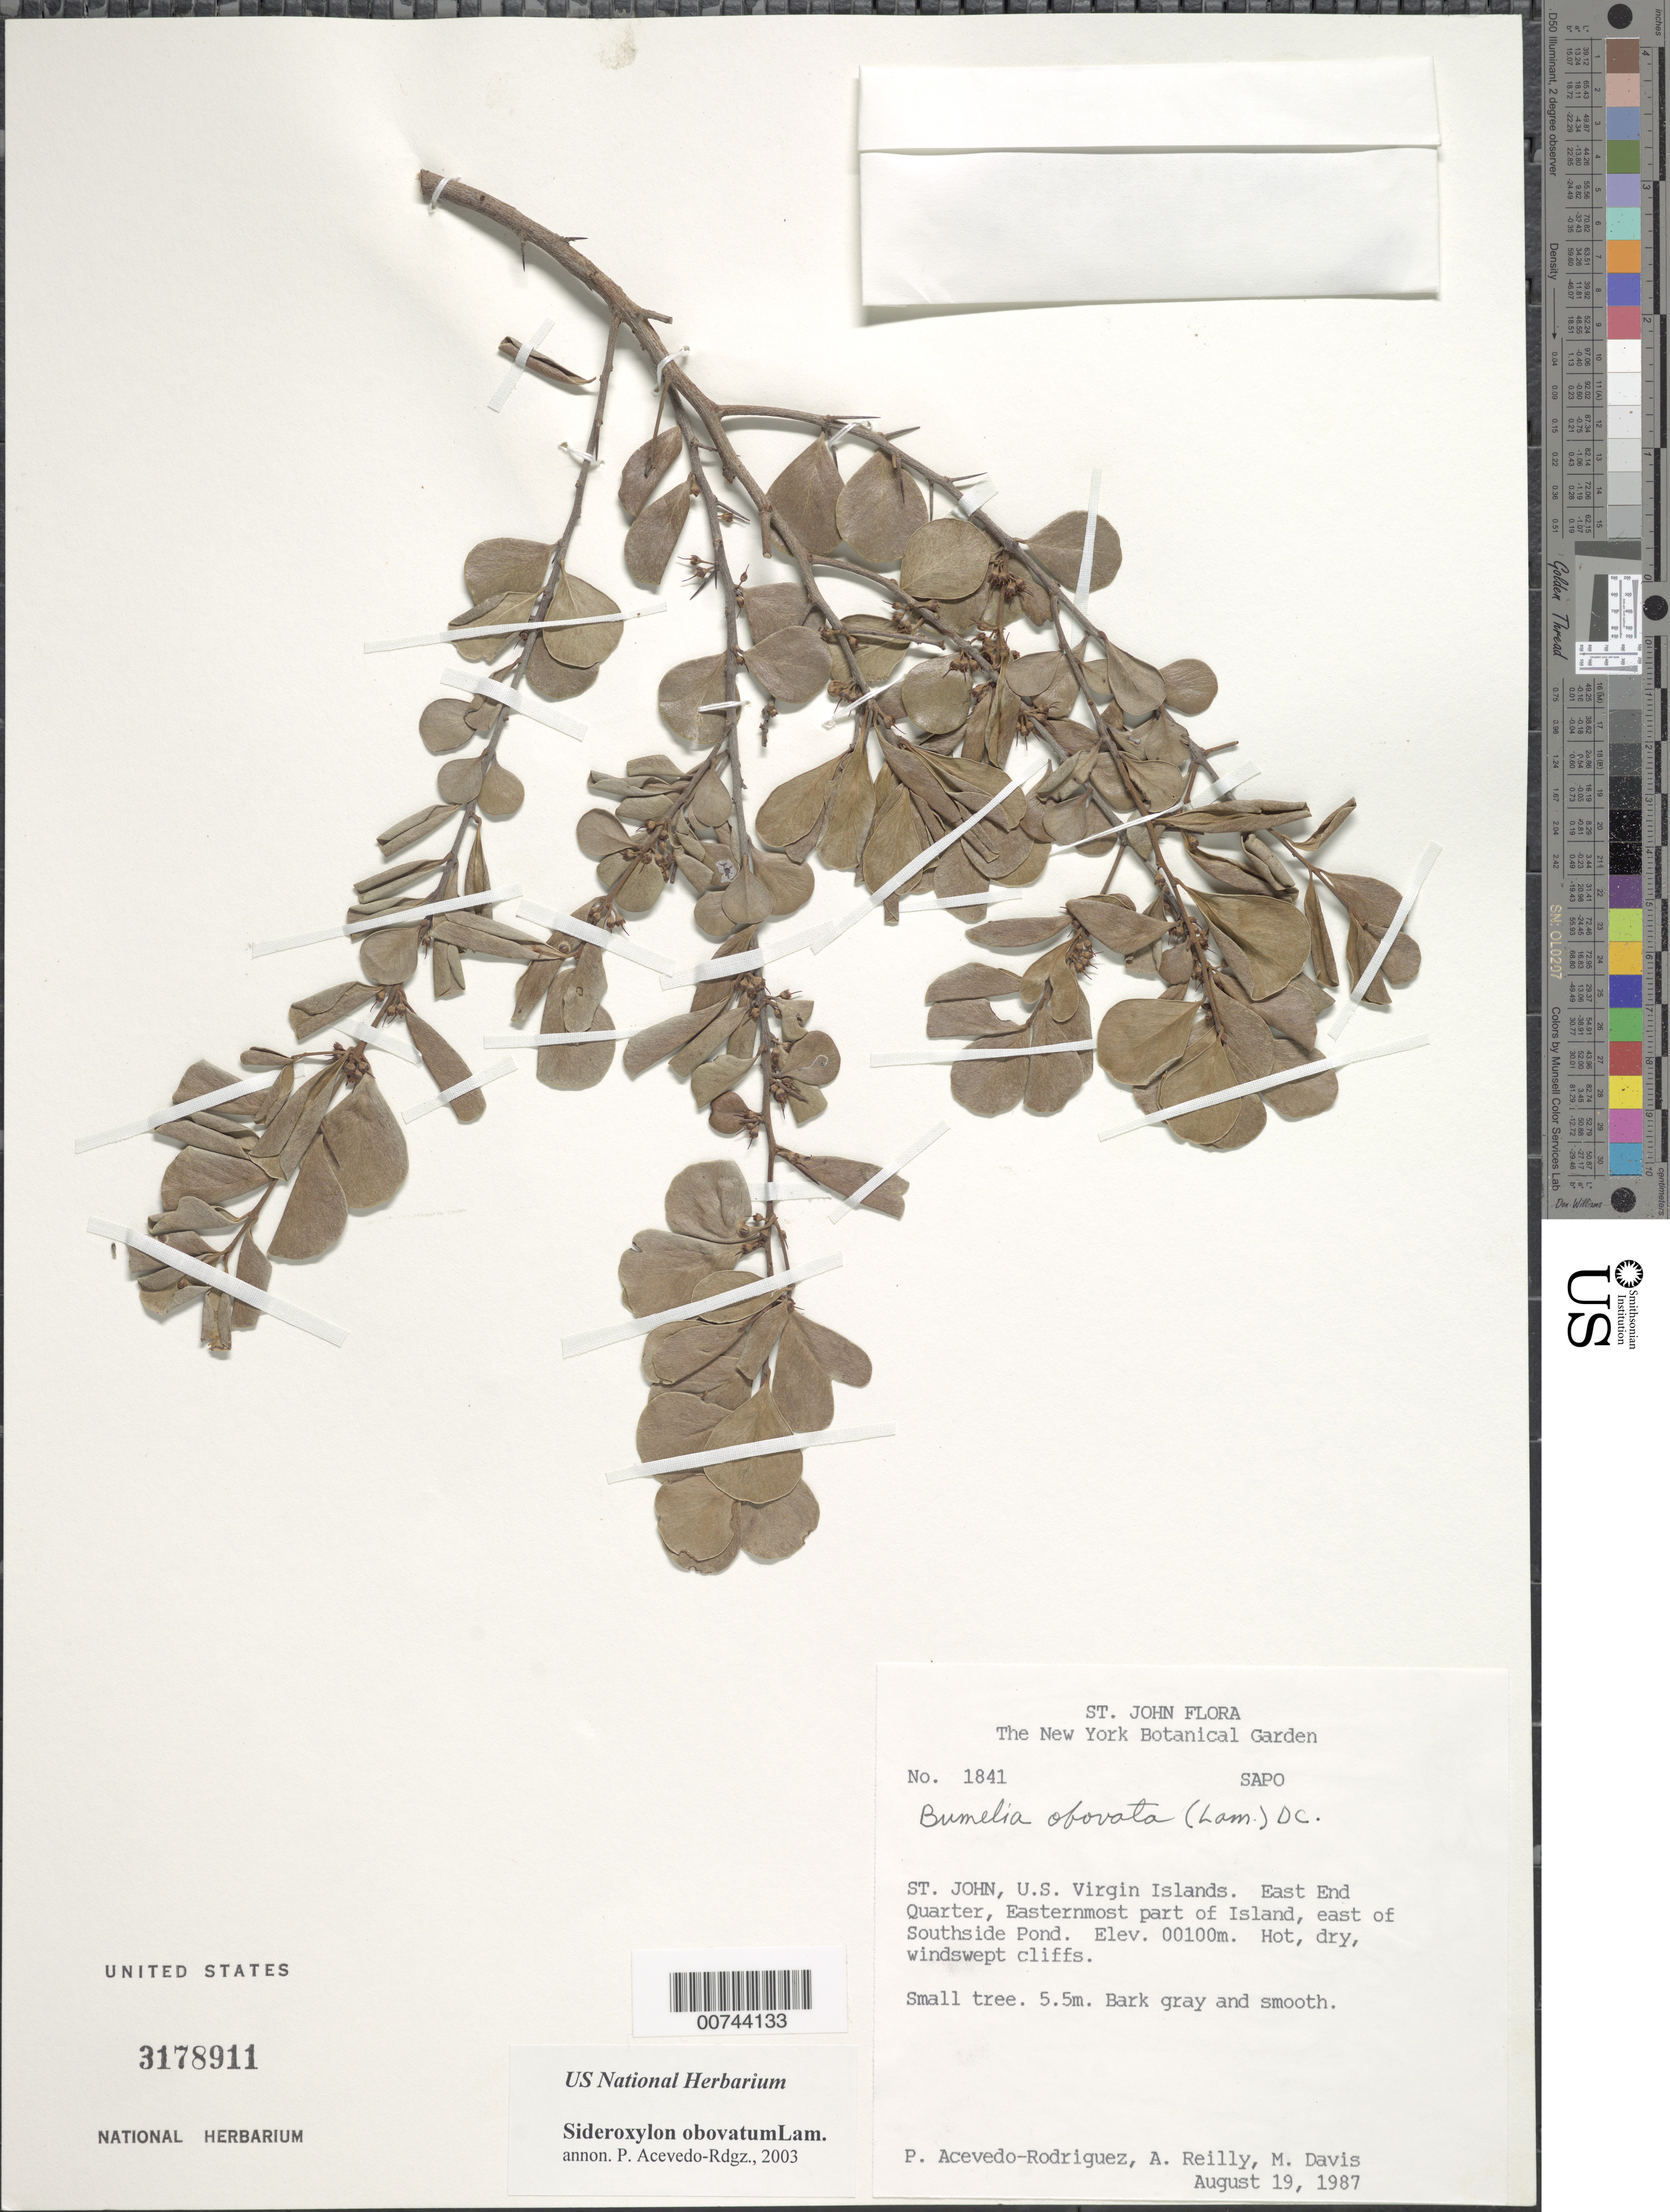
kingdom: Plantae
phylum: Tracheophyta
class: Magnoliopsida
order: Ericales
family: Sapotaceae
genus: Sideroxylon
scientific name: Sideroxylon obovatum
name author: Lam.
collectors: P. Acevedo-Rodr., A. Reilly & M. Davis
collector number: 1841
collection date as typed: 19 Aug 1987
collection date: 1987-08-19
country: U.S. Virgin Islands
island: St. John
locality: East End Quarter; Easternmost part of Island, east of Southside Pond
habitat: Hot, dry, windswept cliffs.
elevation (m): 100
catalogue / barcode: US 3178911